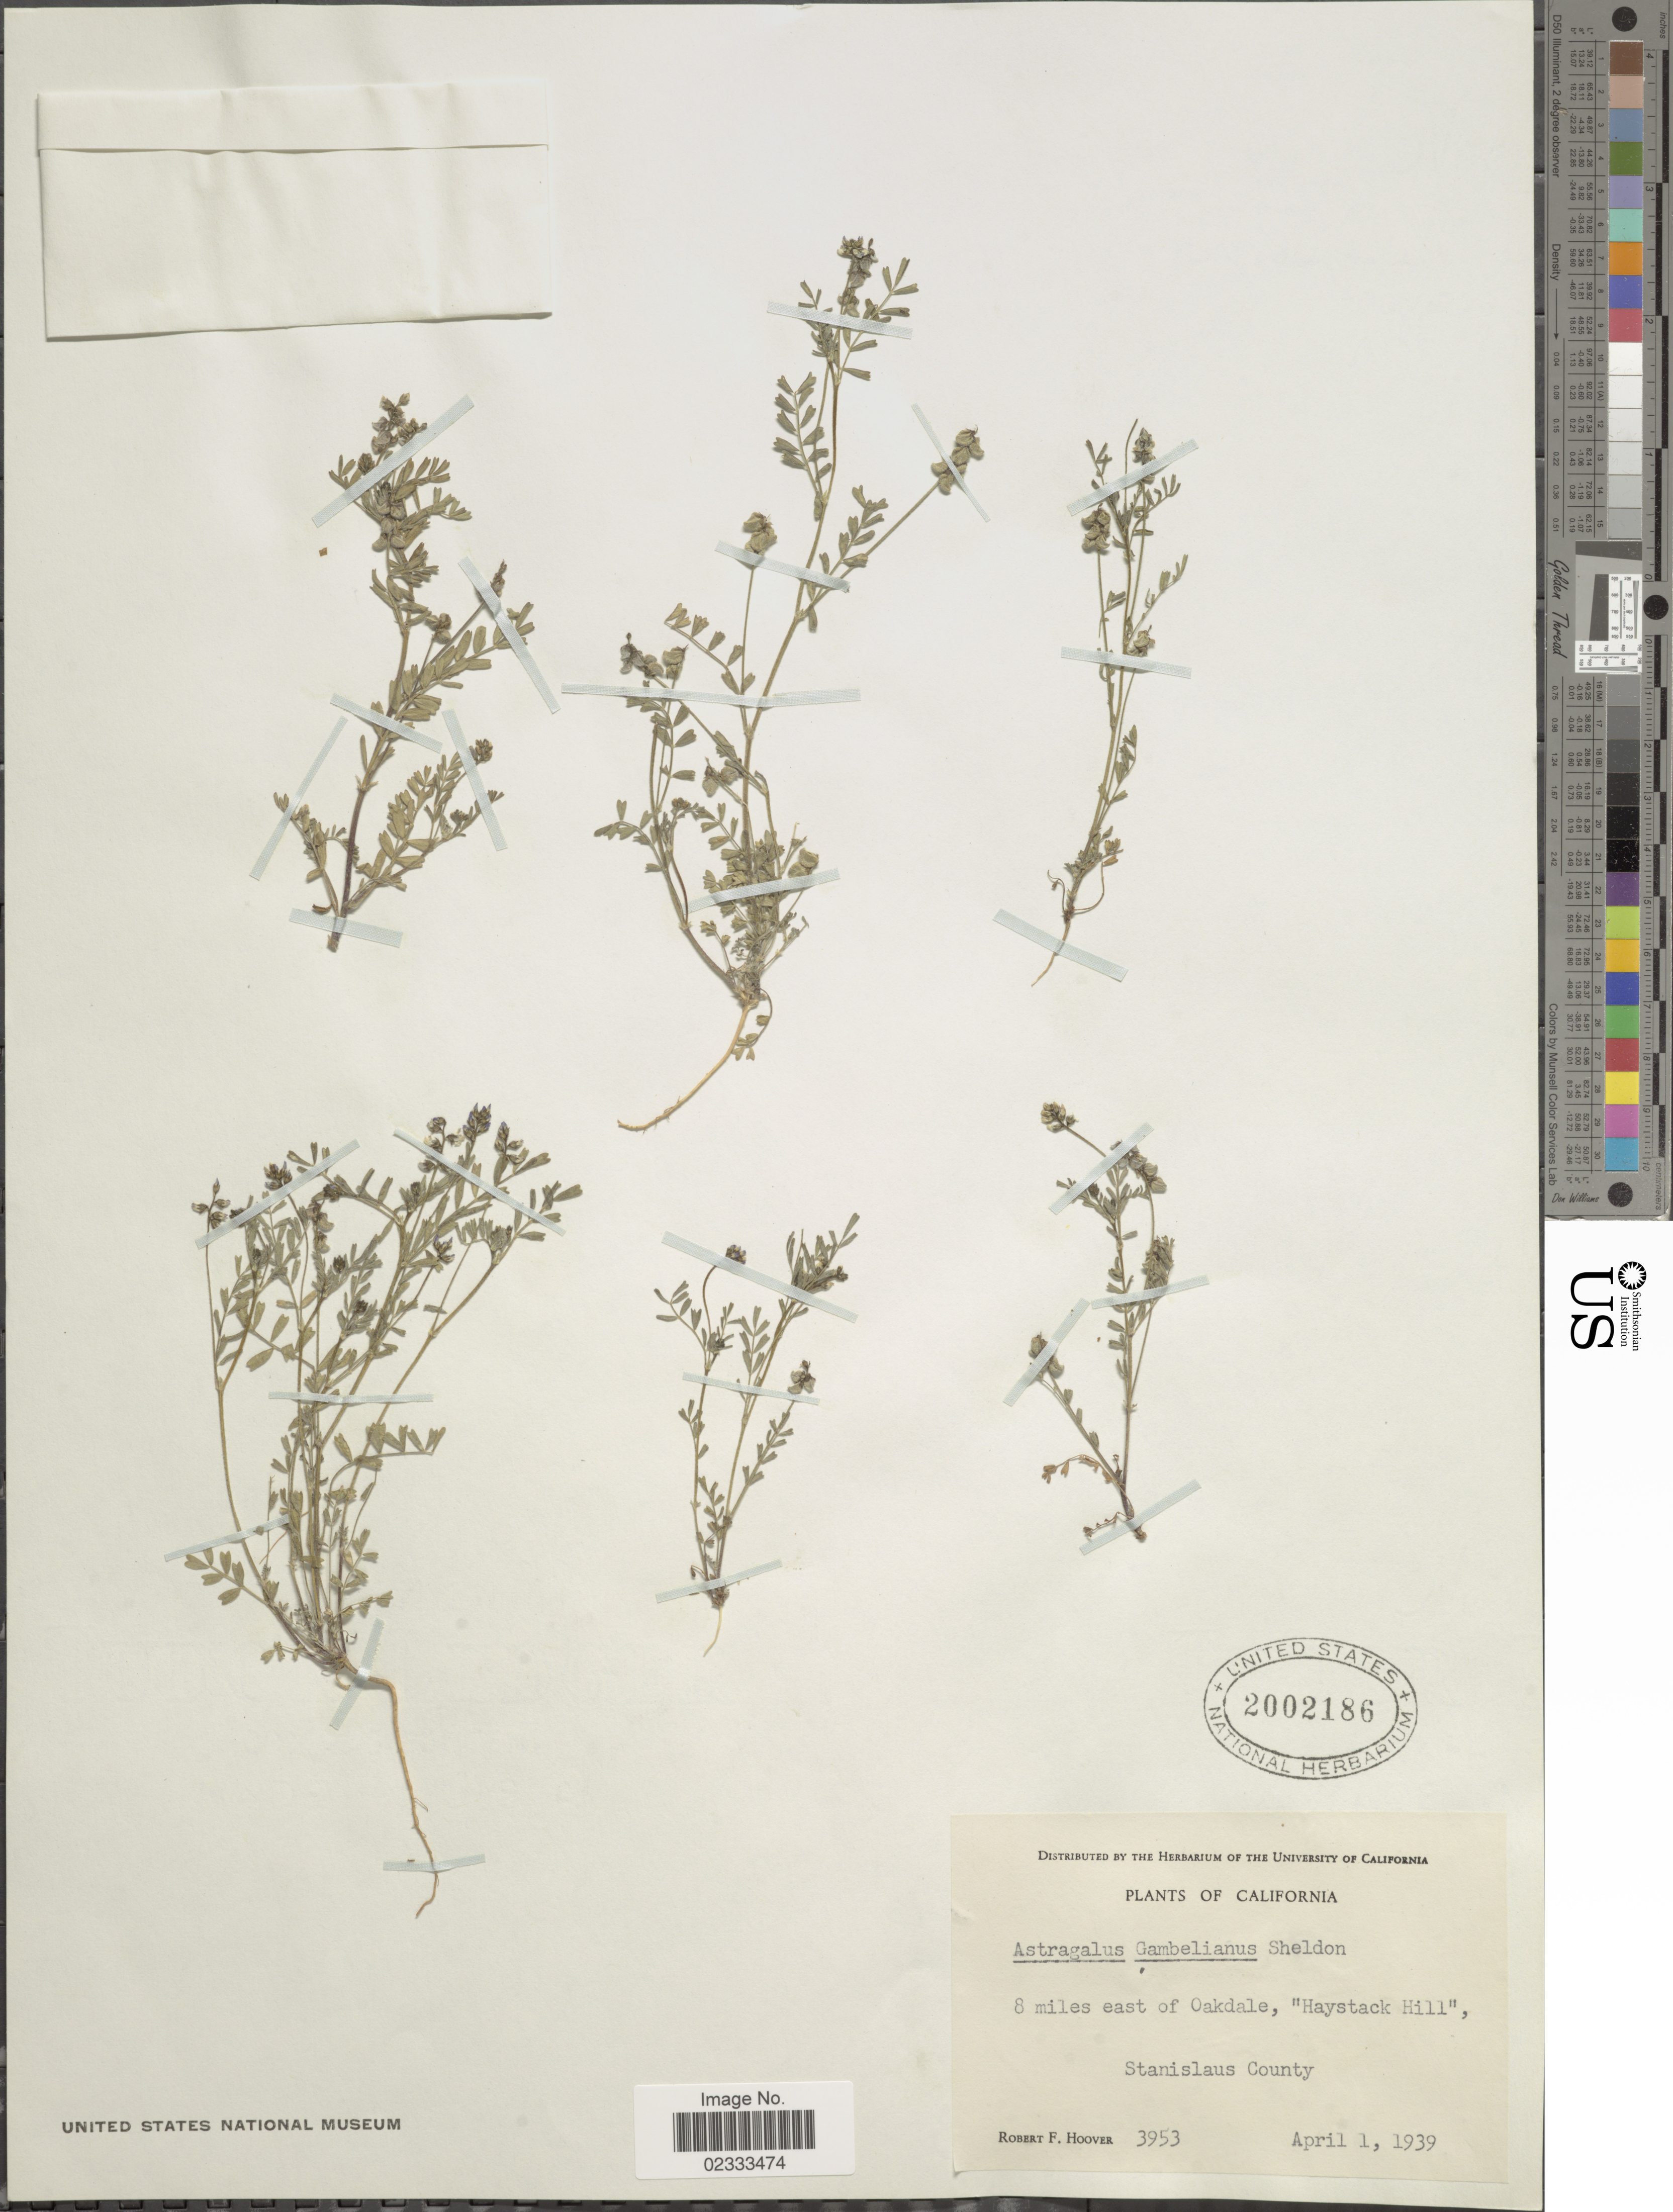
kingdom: Plantae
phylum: Tracheophyta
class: Magnoliopsida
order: Fabales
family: Fabaceae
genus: Astragalus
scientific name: Astragalus nigrescens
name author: Pall.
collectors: R. F. Hoover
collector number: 3953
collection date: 1939-04-01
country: United States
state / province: California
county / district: Stanislaus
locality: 8 miles east of Oakdale, "Haystack Hill", Stanislaus County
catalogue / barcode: US 2002186